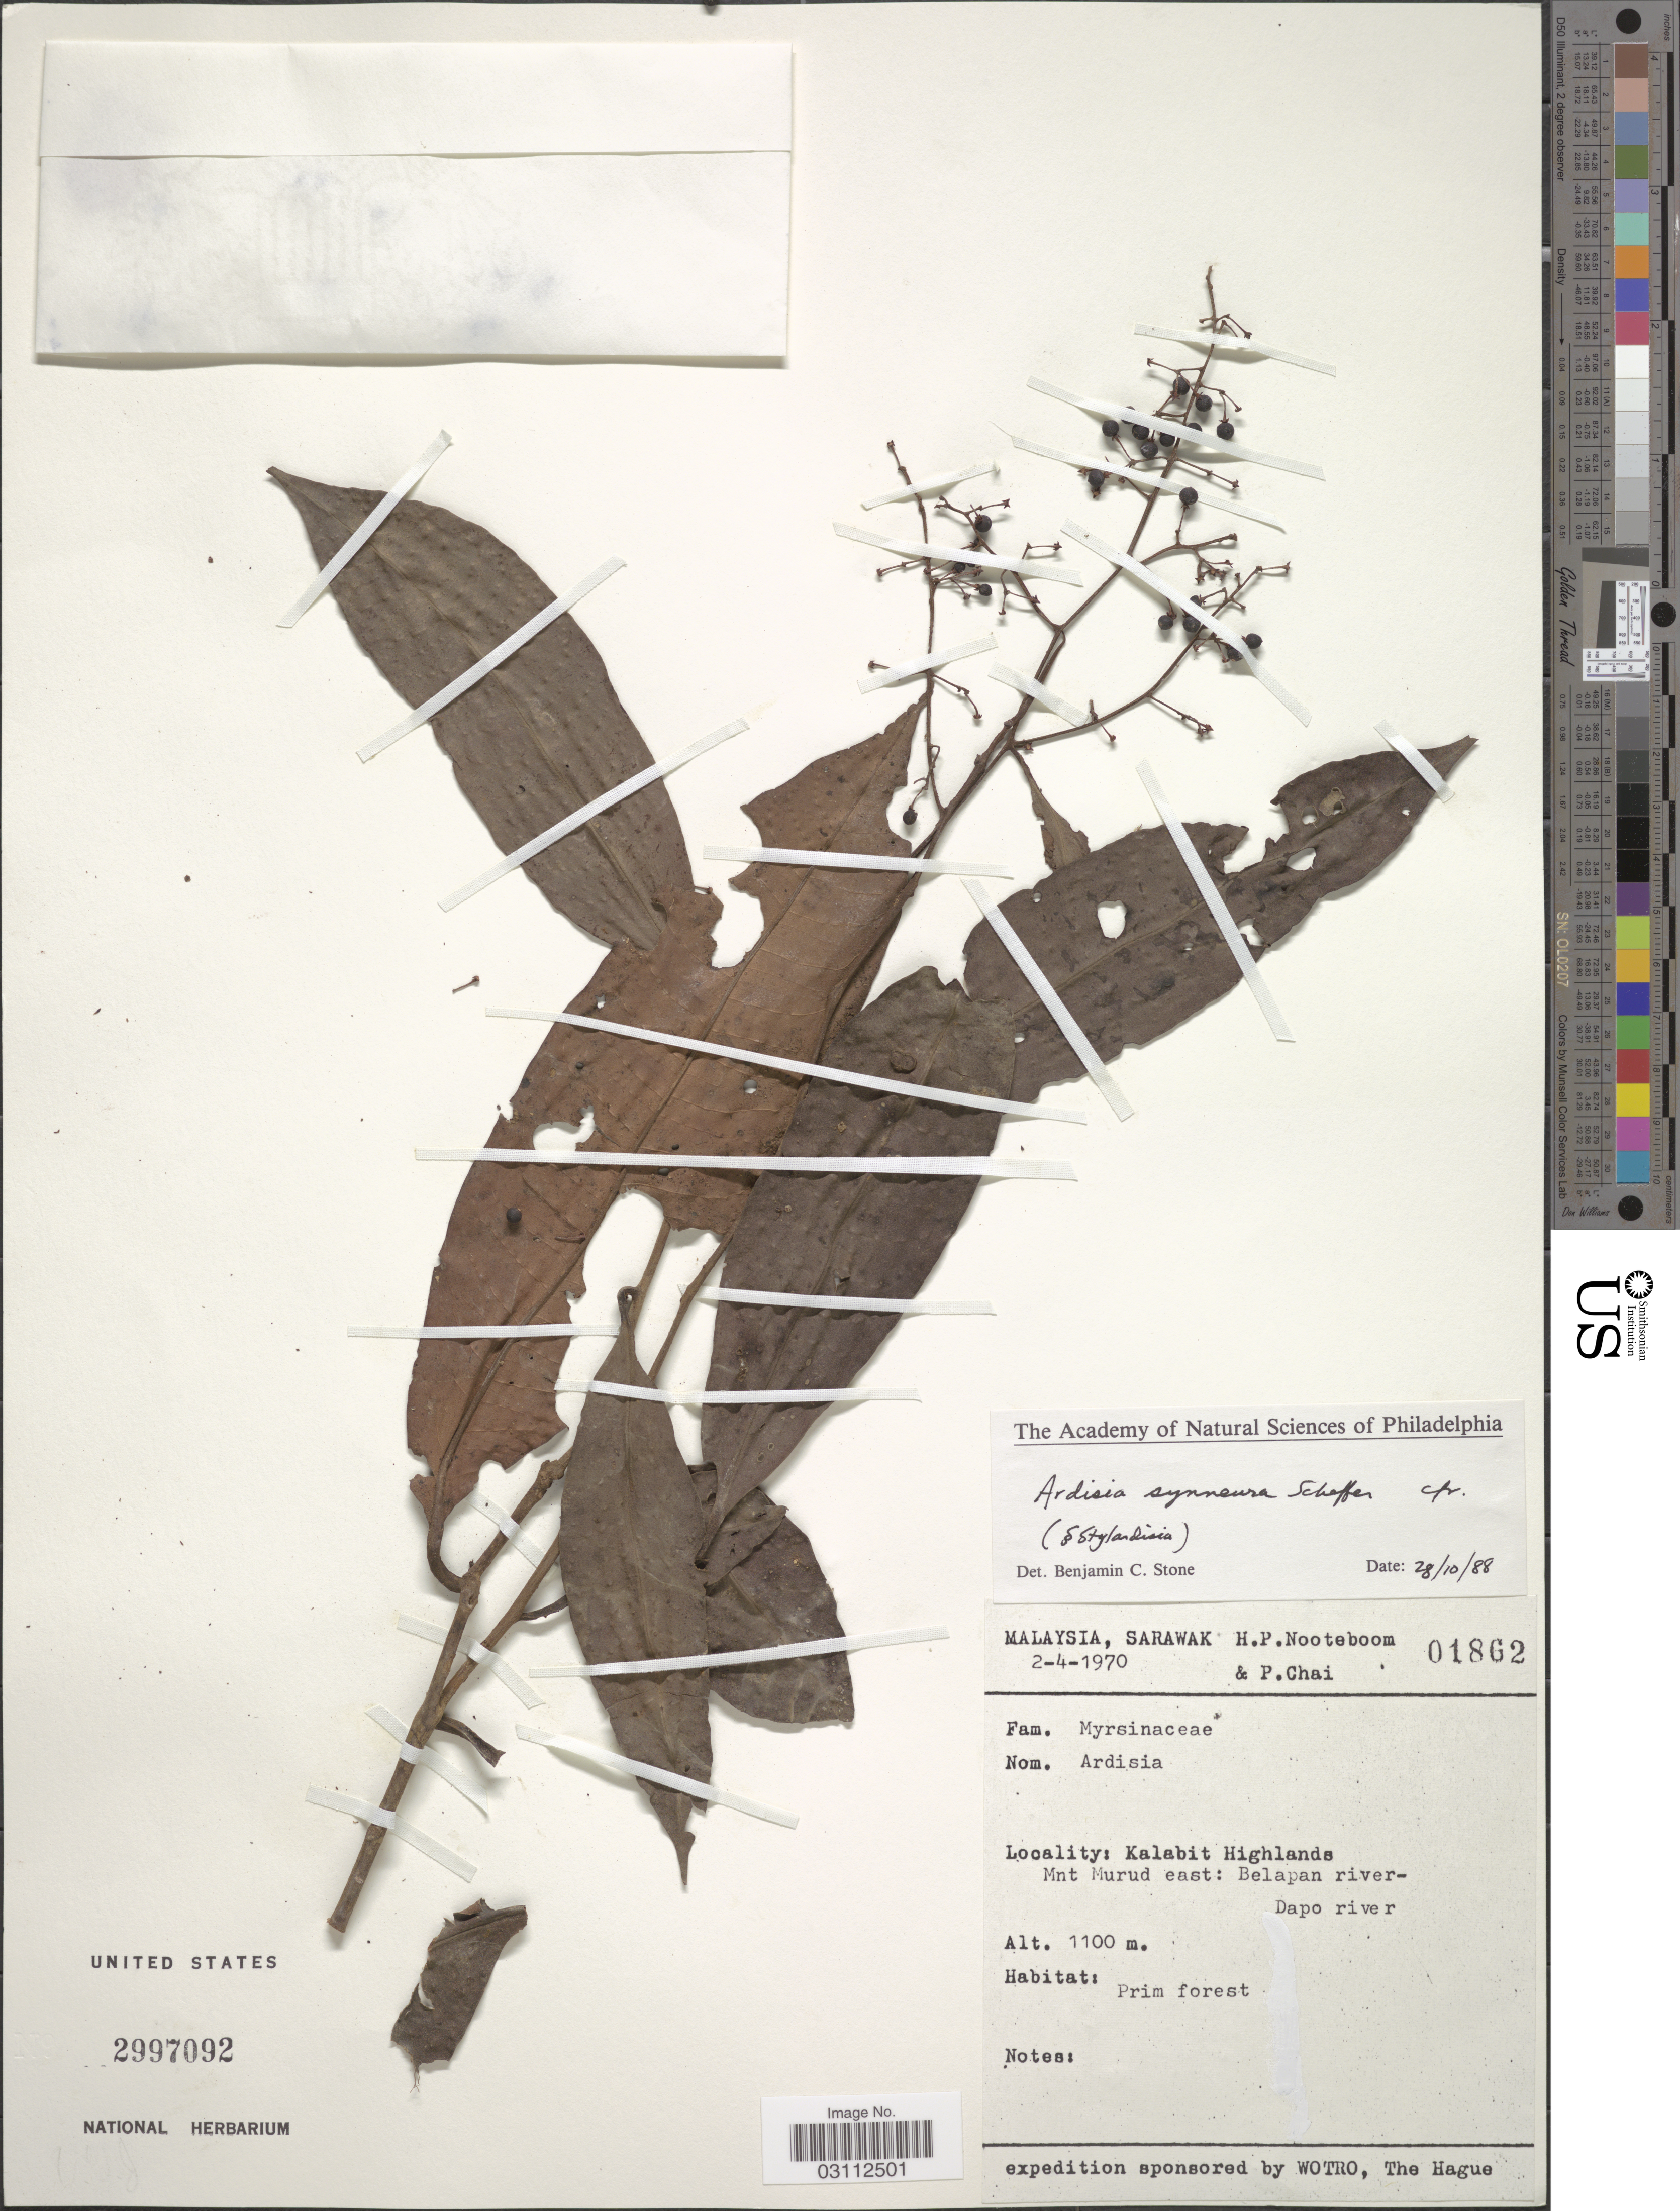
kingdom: Plantae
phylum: Tracheophyta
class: Magnoliopsida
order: Ericales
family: Primulaceae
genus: Ardisia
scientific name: Ardisia synneura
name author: Scheff.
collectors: H. P. Nooteboom & P. Chai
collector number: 01862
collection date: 1970-04-02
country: Malaysia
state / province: Sarawak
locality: Kalabit Highlands. Mnt Murud east: Belapan river - Dapo river.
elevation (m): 1100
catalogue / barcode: US 2997092